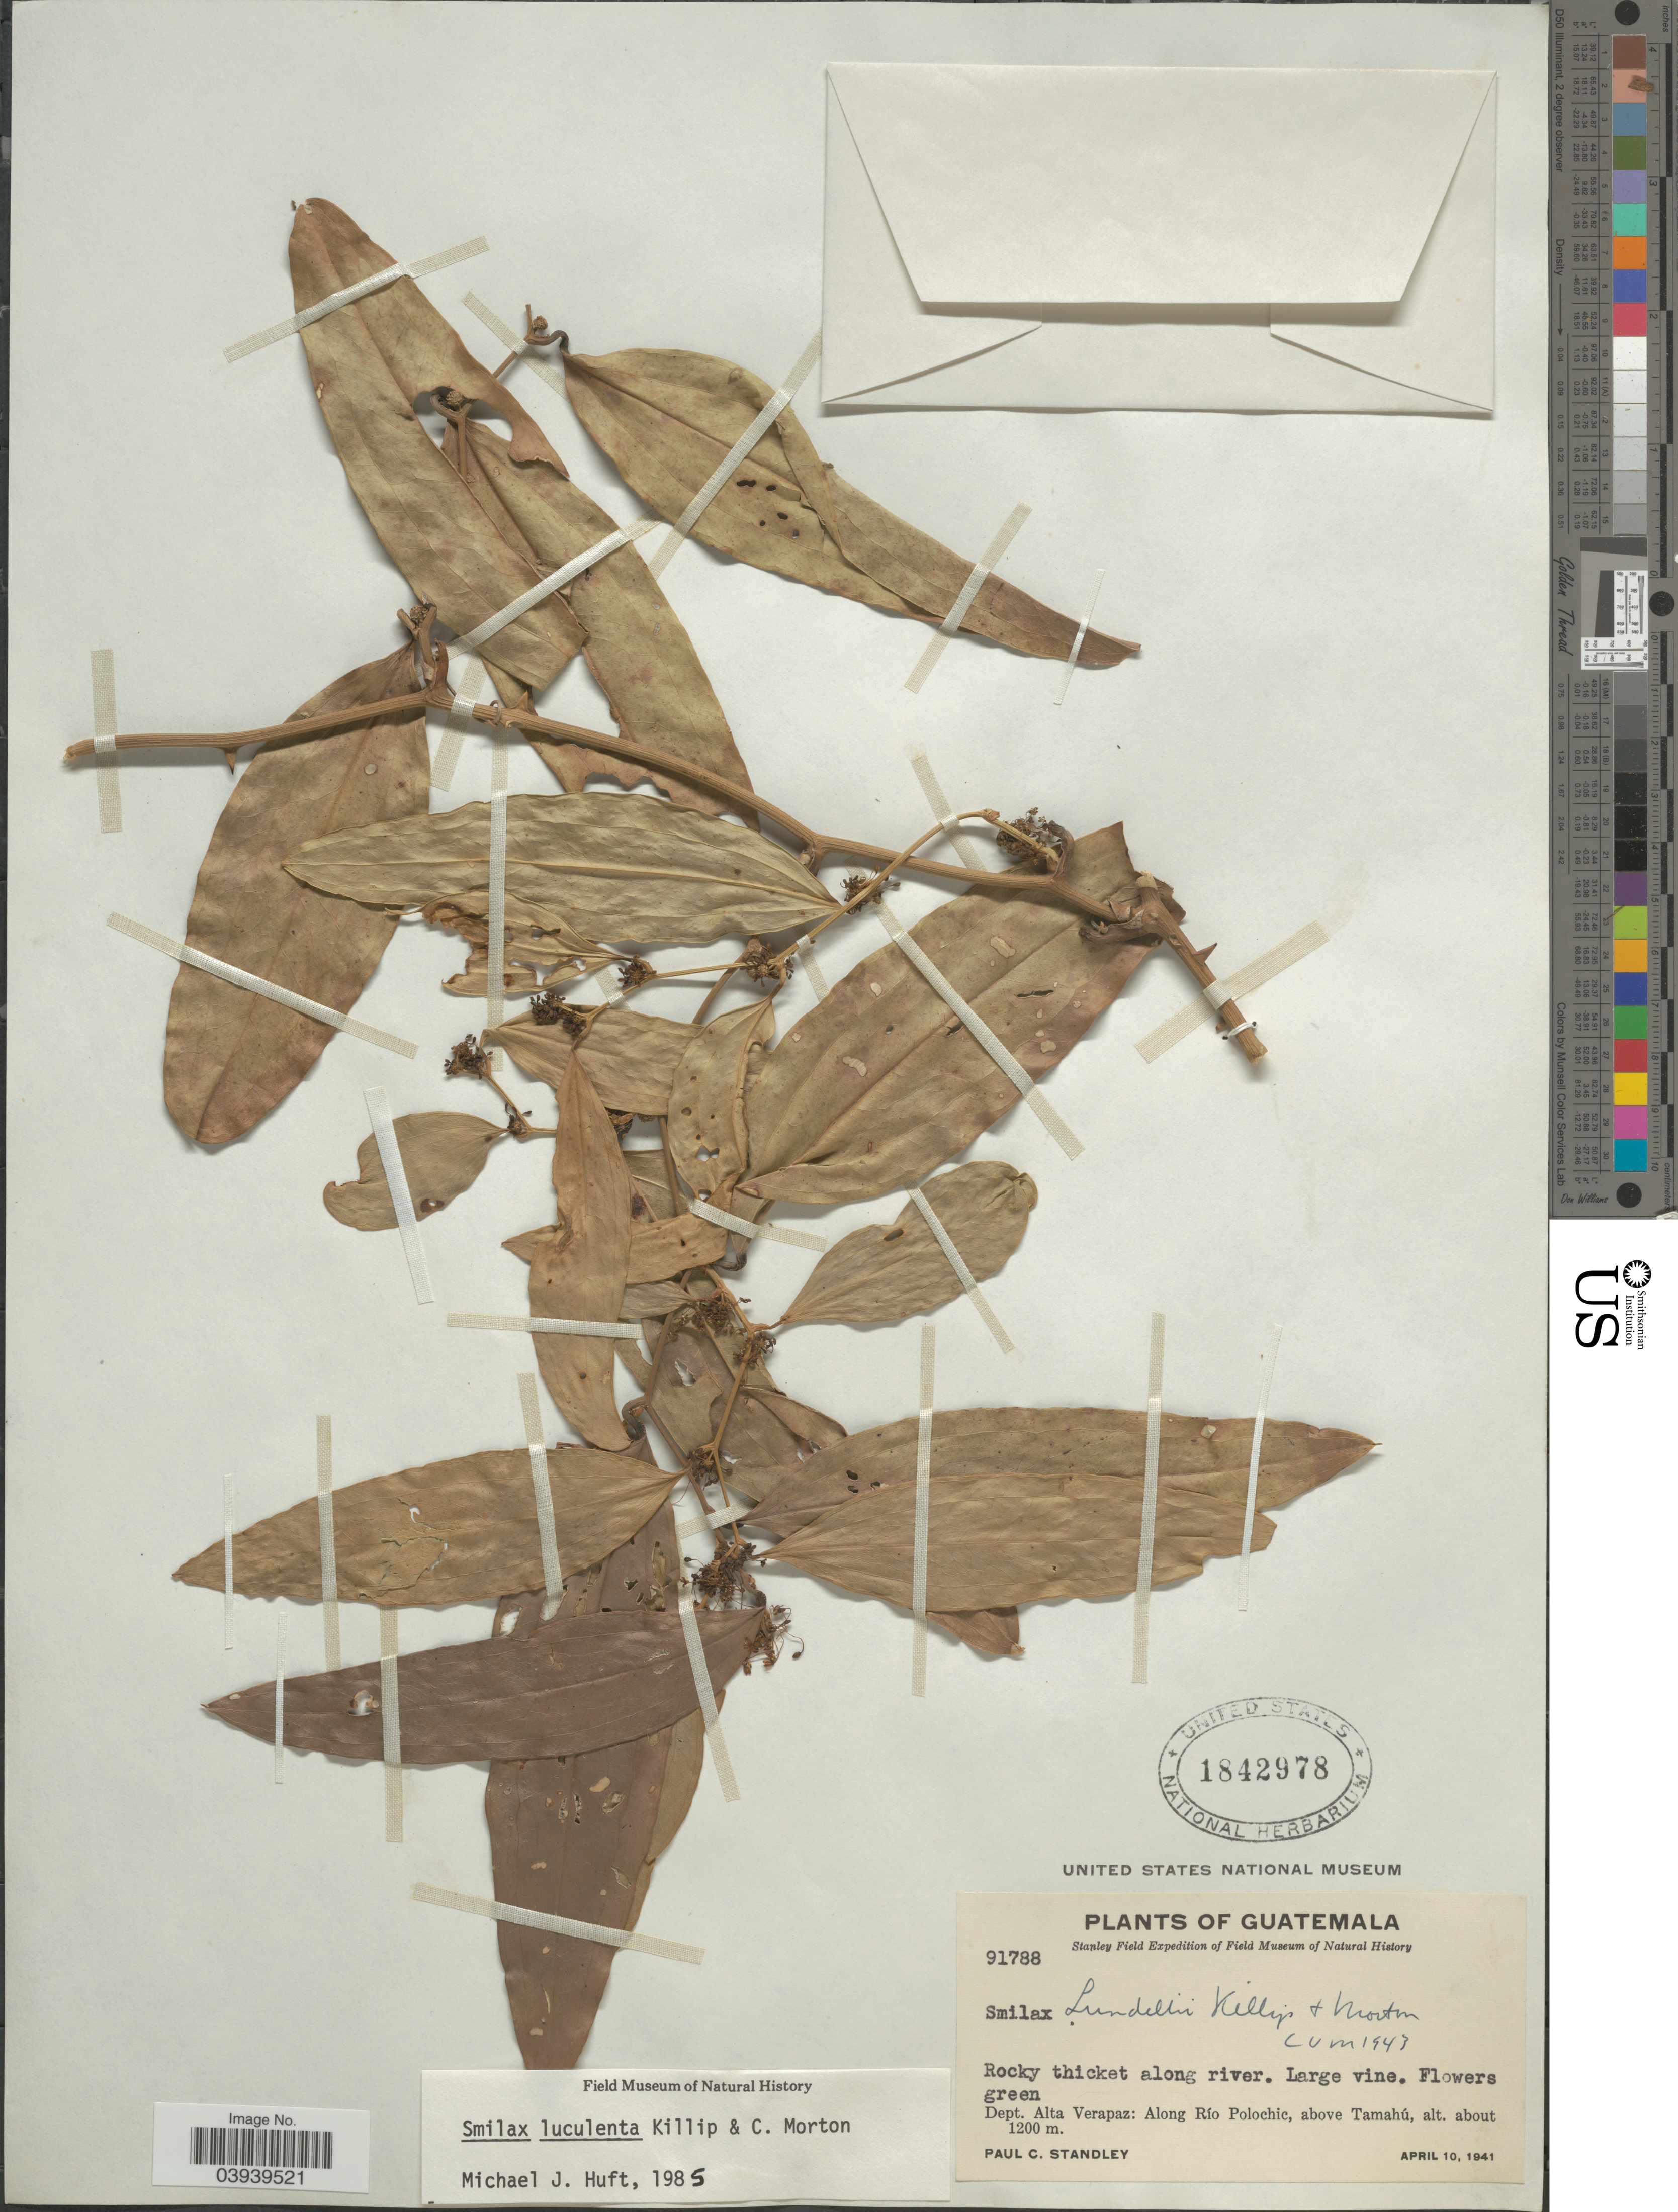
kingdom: Plantae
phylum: Tracheophyta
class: Liliopsida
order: Liliales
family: Smilacaceae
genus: Smilax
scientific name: Smilax luculenta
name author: Killip & C.V. Morton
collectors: P. C. Standley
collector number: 91788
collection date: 1941-04-10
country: Guatemala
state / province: Alta Verapaz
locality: Rocky thicket along river. Dept. Alta Verapaz: Along Río Polochic, above Tamahú.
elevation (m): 1200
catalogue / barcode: US 1842978